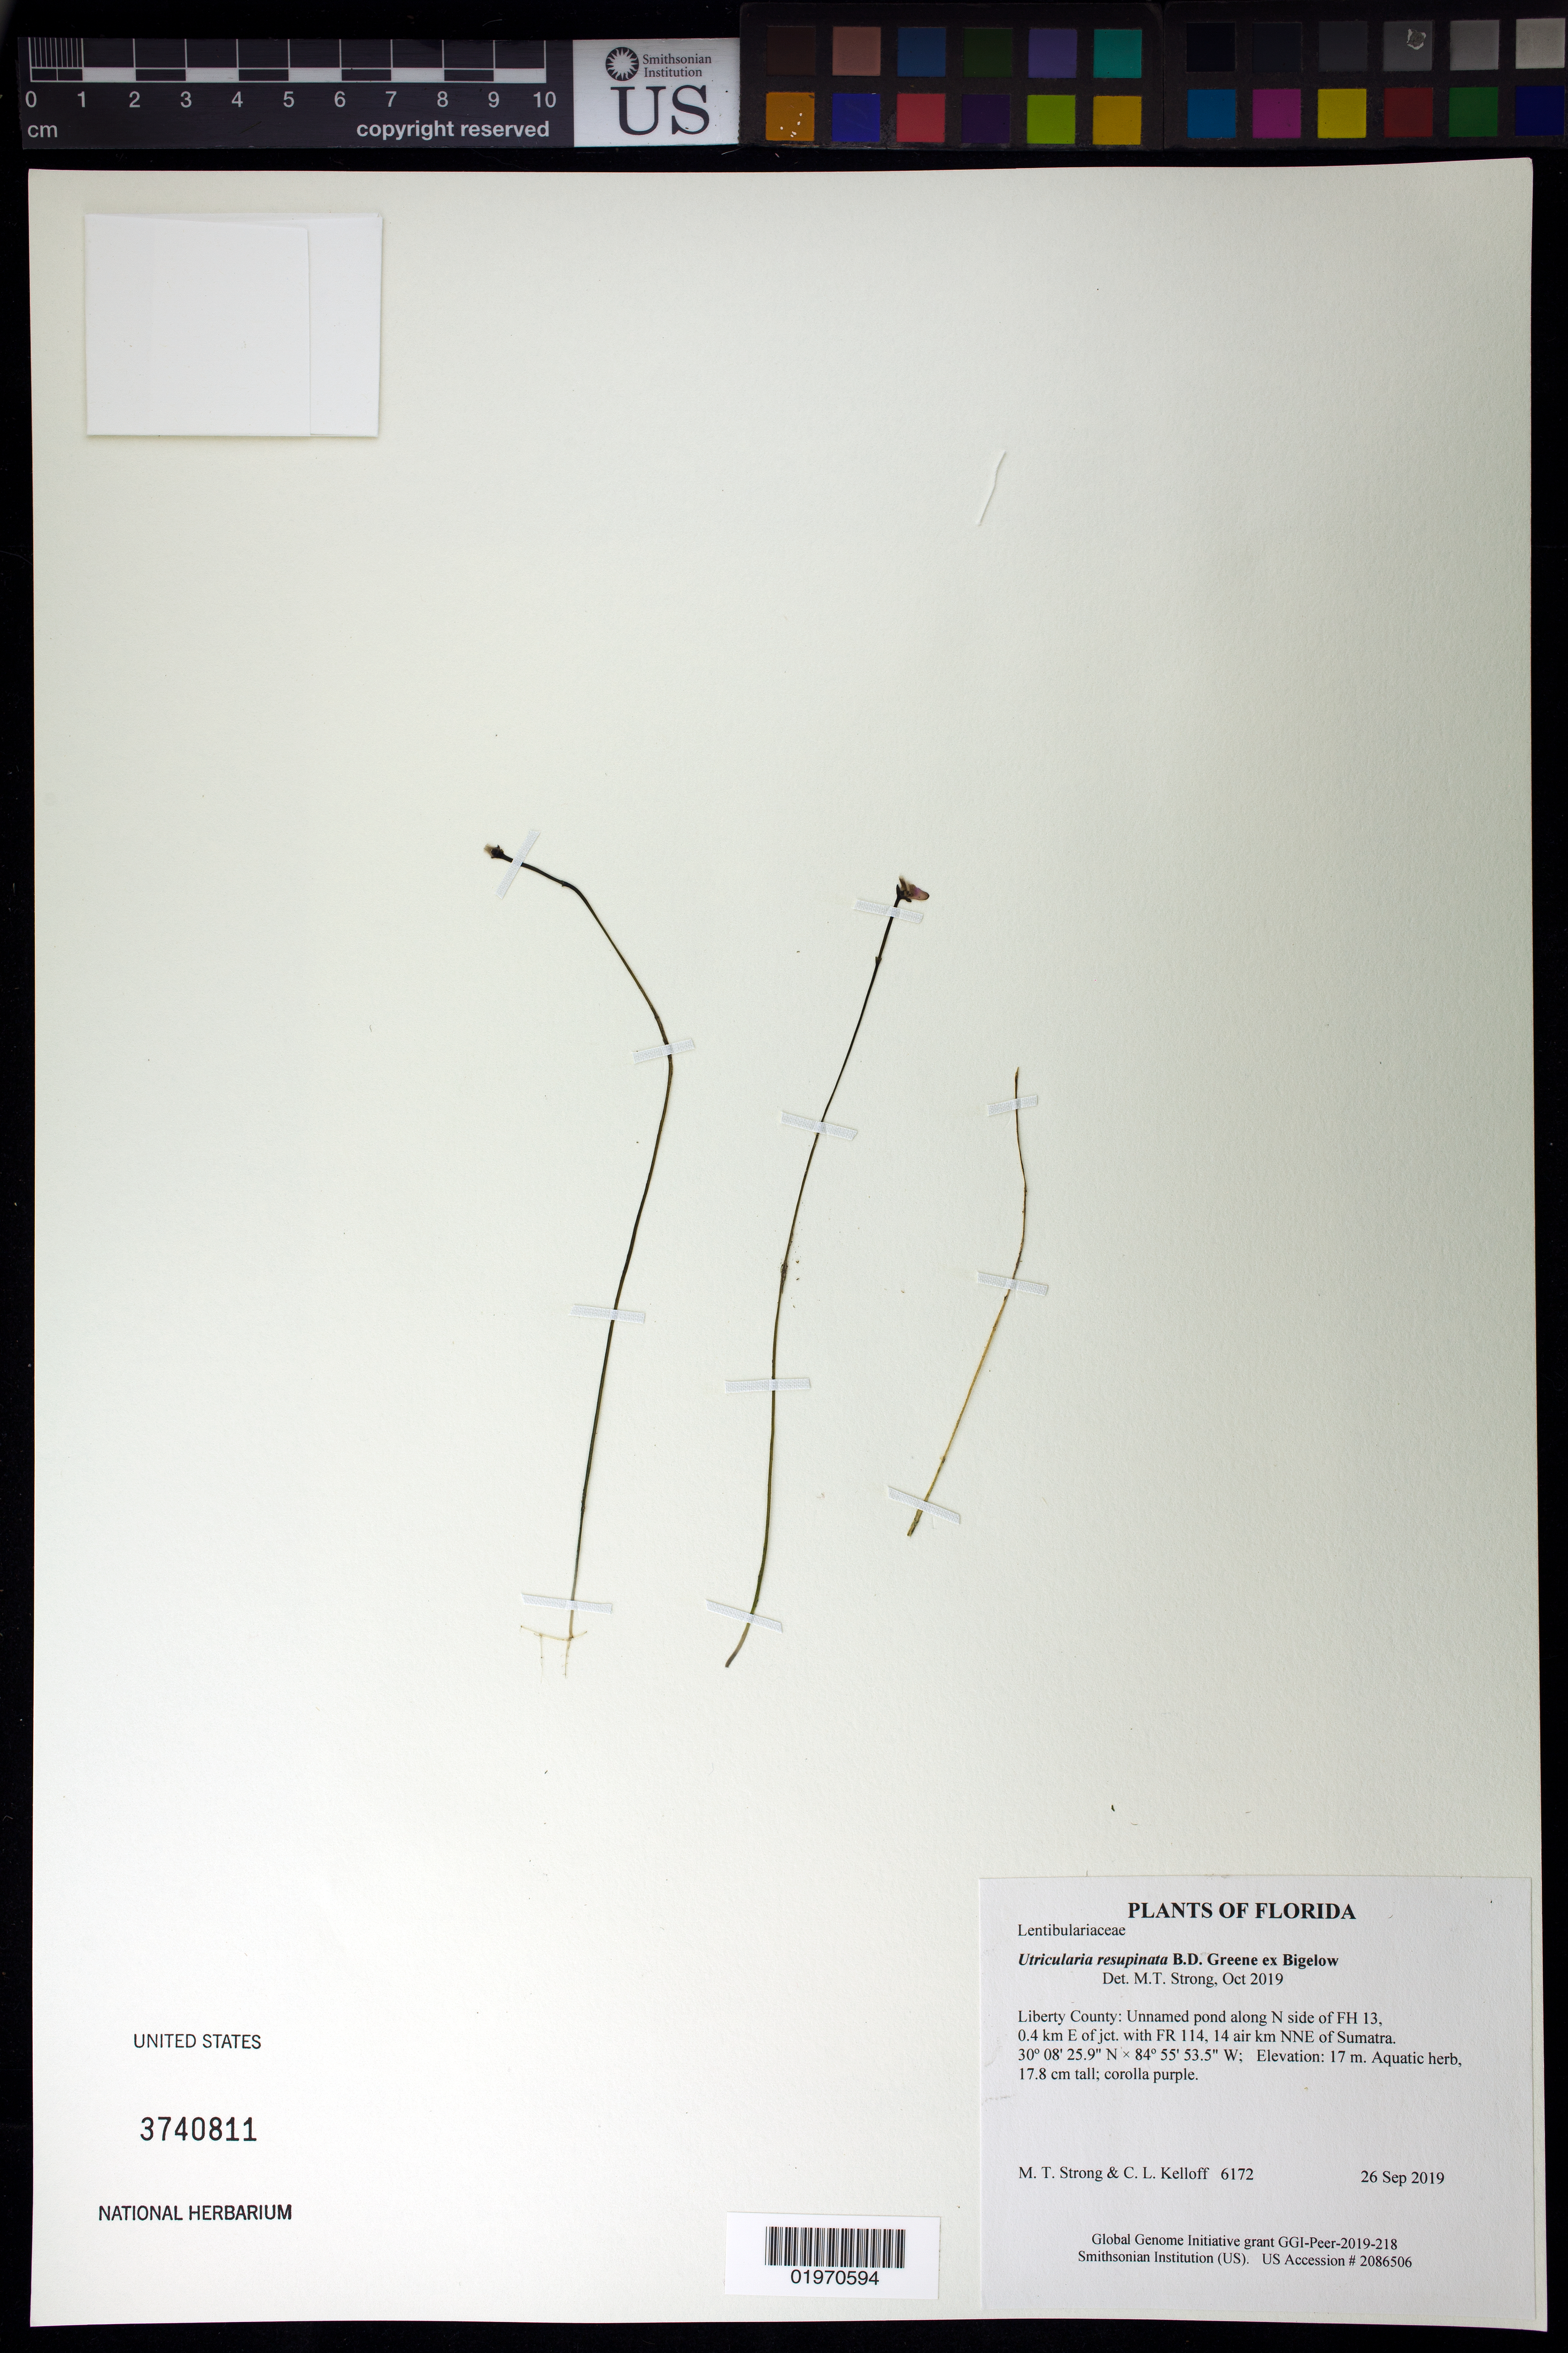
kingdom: Plantae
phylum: Tracheophyta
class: Magnoliopsida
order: Lamiales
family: Lentibulariaceae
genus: Utricularia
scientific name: Utricularia resupinata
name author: B.D. Greene ex Bigelow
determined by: Strong, Mark T., (BOT), Smithsonian Institution - National Museum of Natural History (UNITED STATES)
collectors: M. T. Strong & C. L. Kelloff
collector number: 6172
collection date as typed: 26 Sep 2019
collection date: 2019-09-26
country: United States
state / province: Florida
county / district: Liberty County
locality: Unnamed pond along N side of FH 13, 0.4 km E of jct. with FR 114, 14 air km NNE of Sumatra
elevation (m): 17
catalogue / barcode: US 3740811